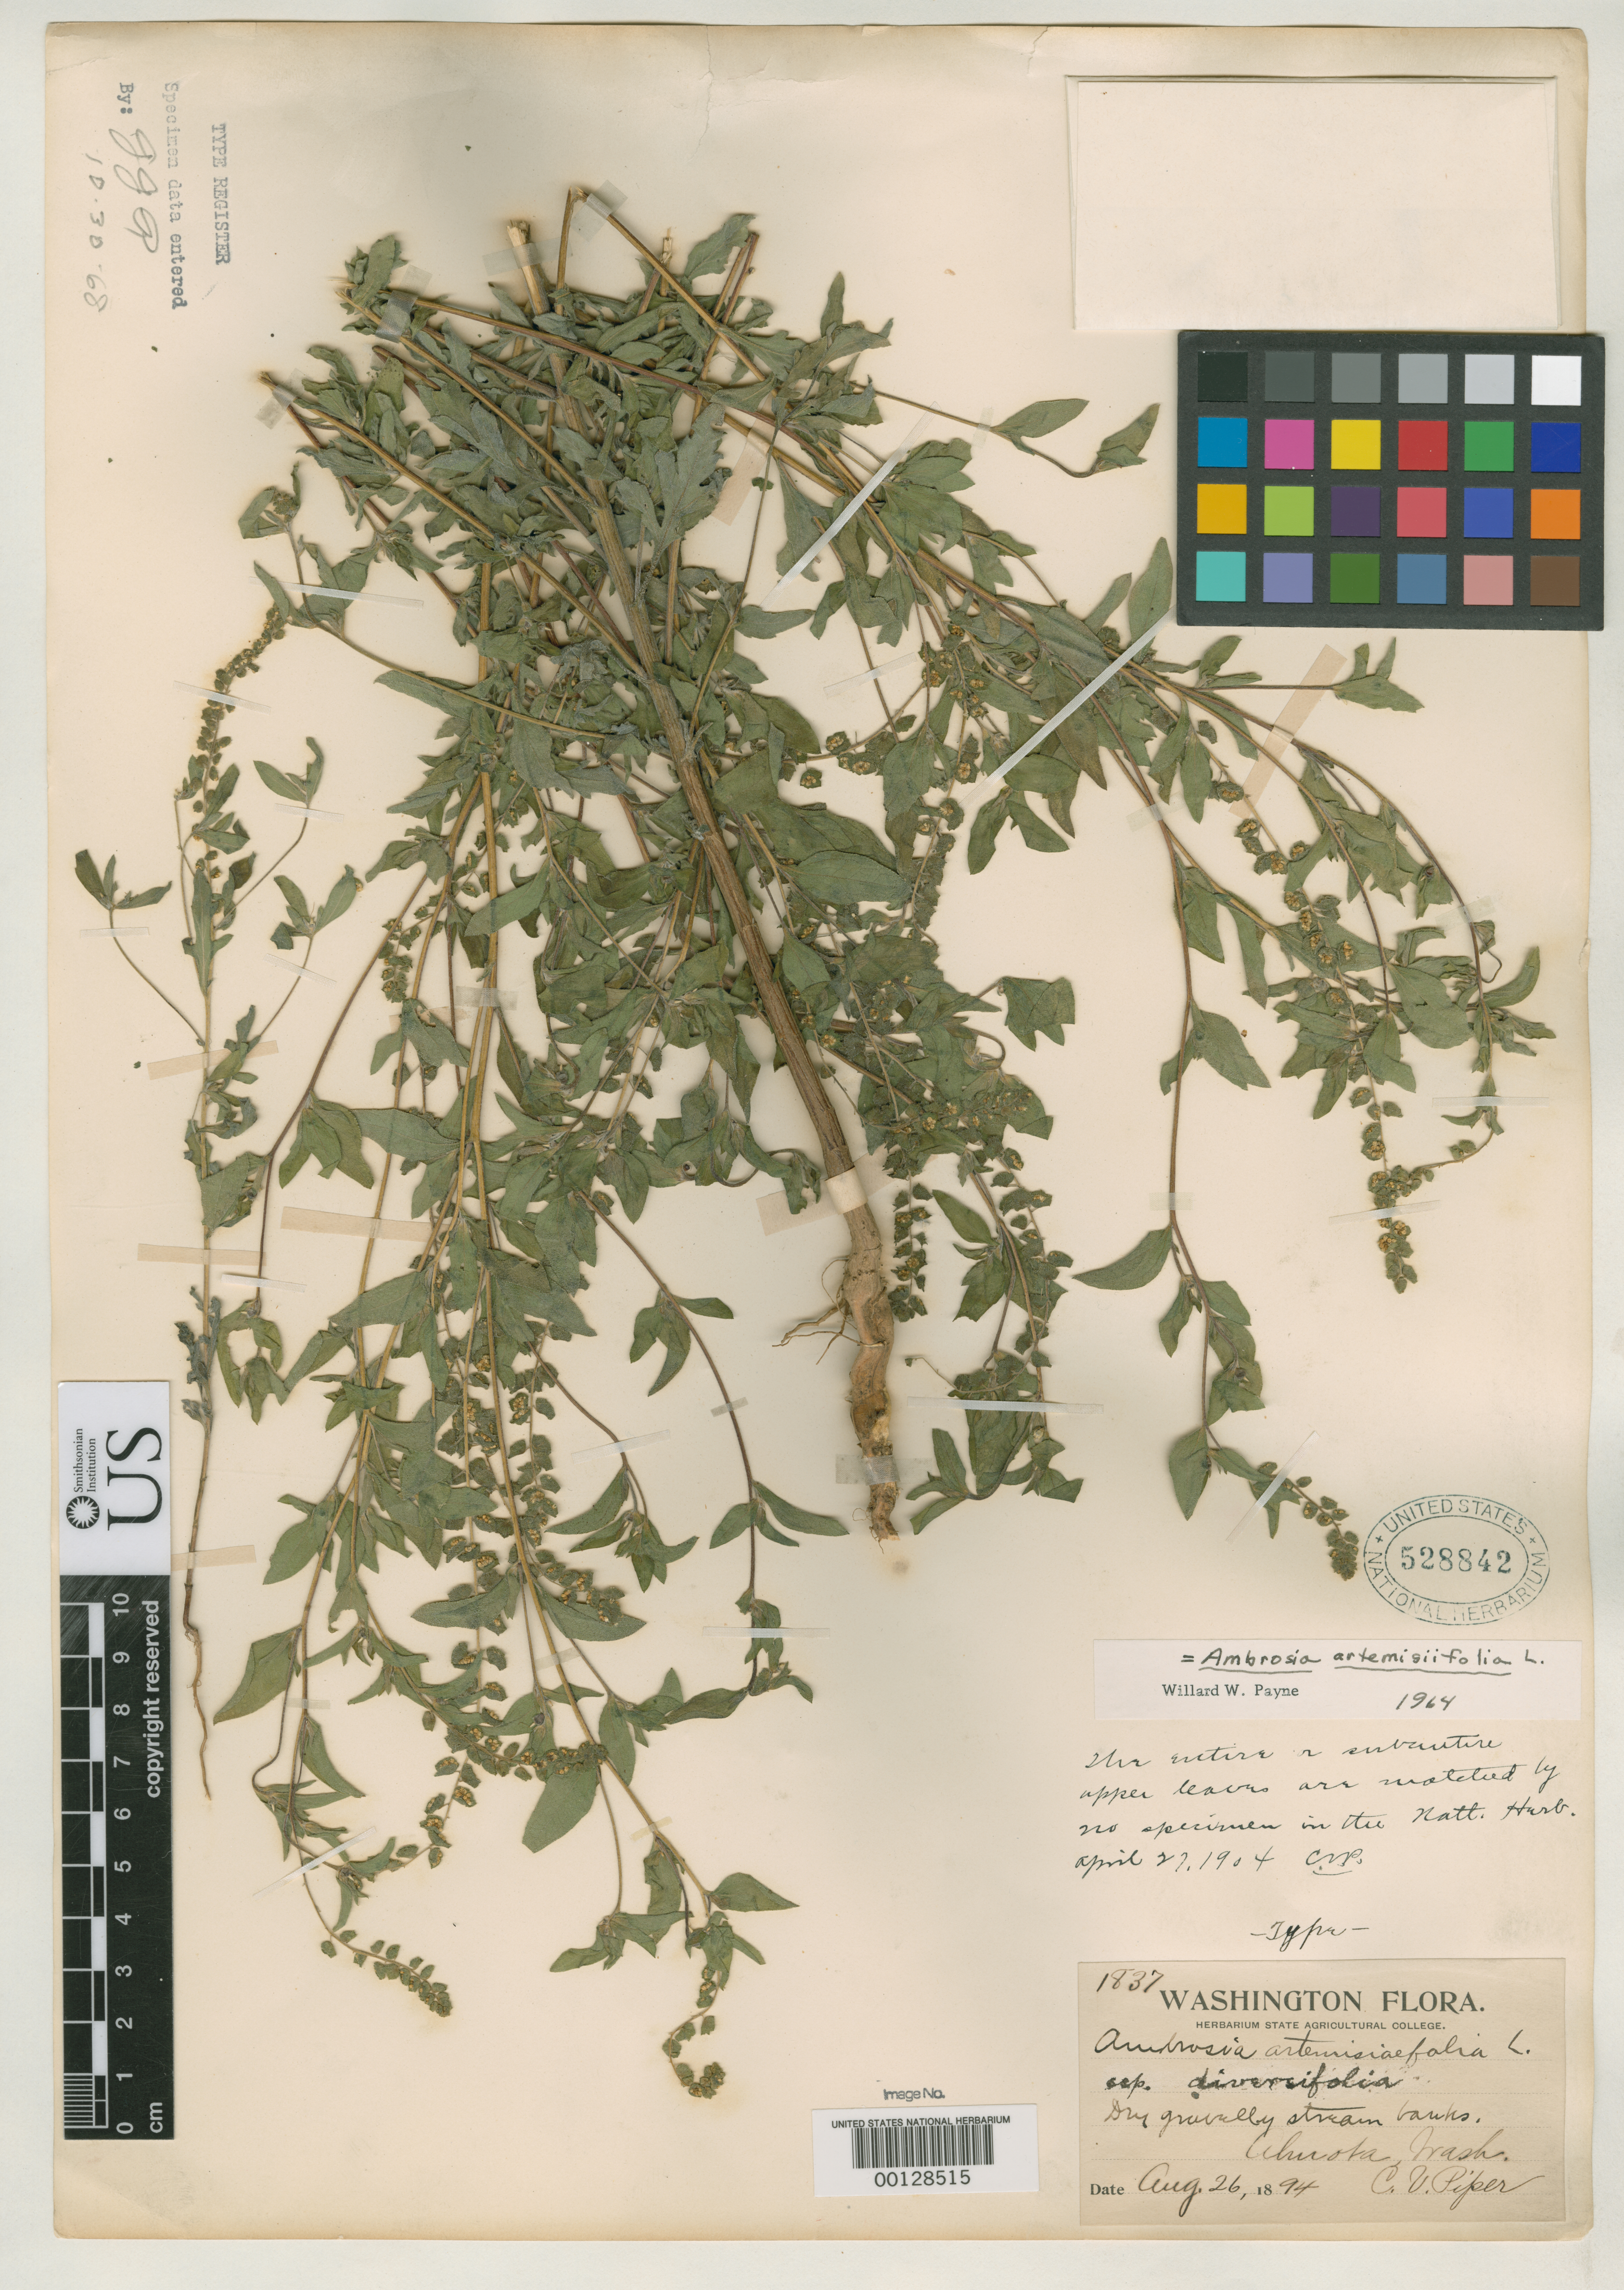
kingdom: Plantae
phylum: Tracheophyta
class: Magnoliopsida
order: Asterales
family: Asteraceae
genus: Ambrosia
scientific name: Ambrosia artemisiifolia var. diversifolia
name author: Piper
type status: Holotype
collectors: C. V. Piper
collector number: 1837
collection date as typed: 26 Aug 1894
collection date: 1894-08-26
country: United States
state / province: Washington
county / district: Whitman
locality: Almota, Almota Creek.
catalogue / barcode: US 528842